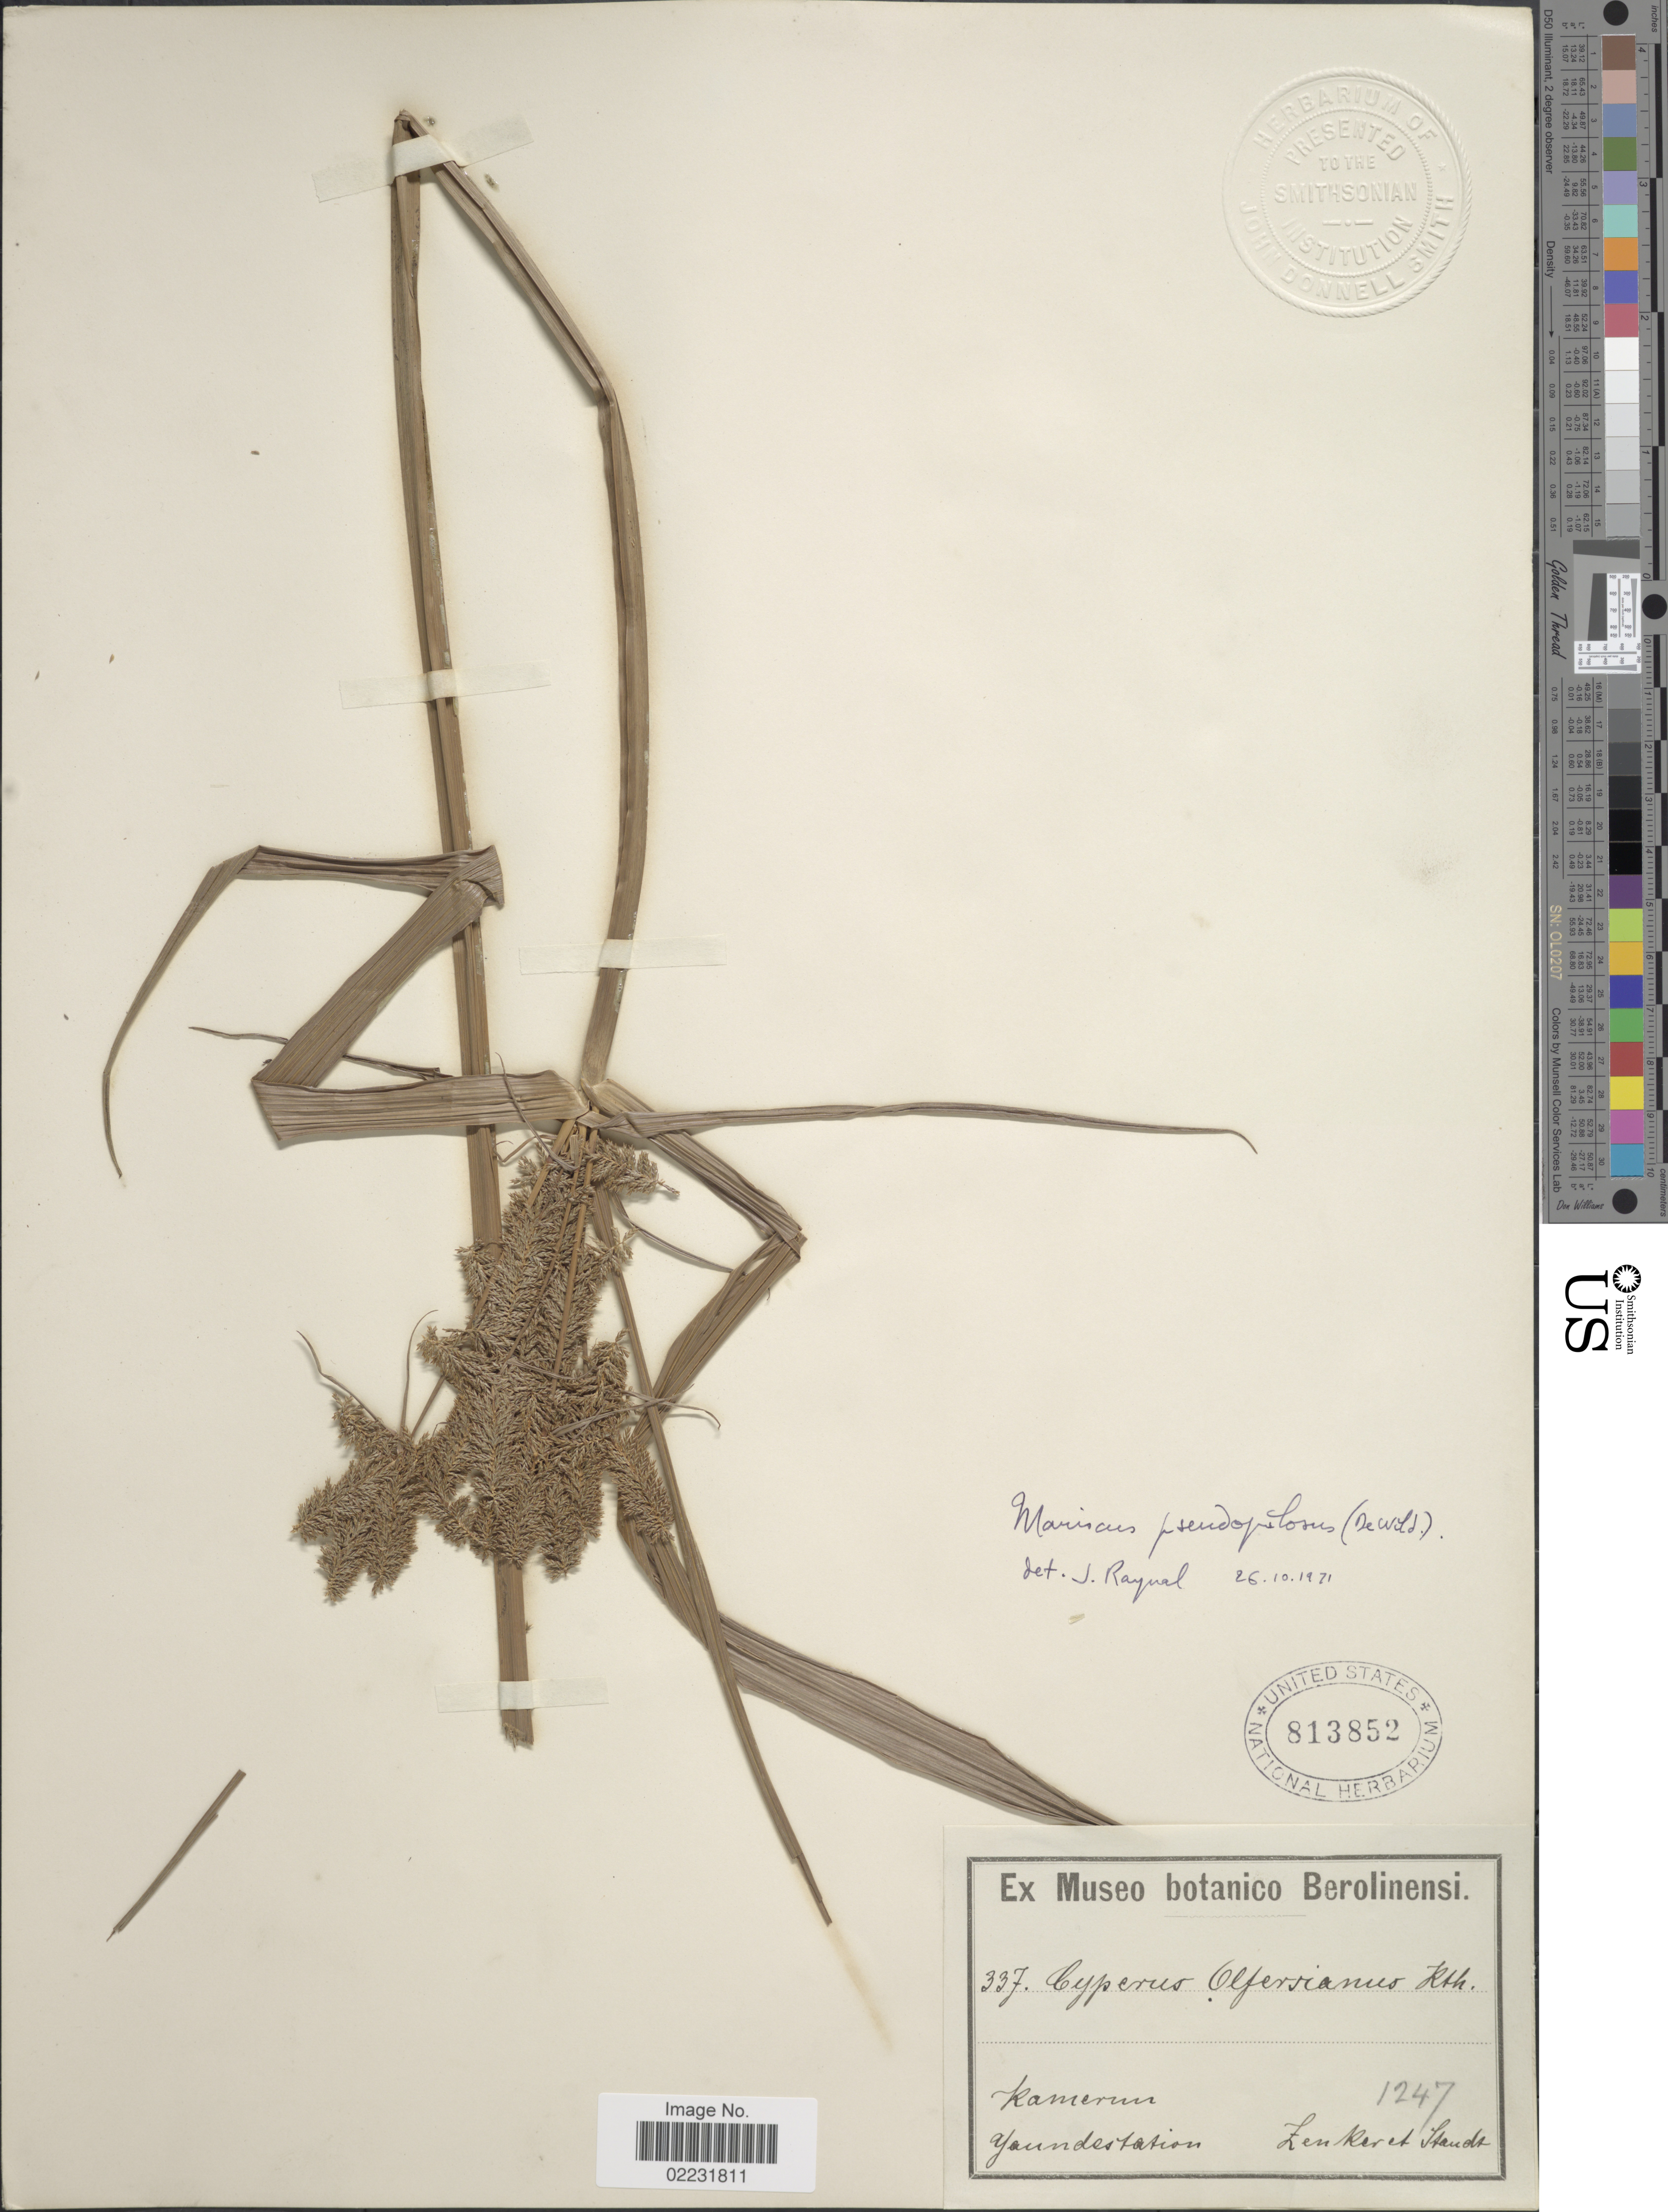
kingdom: Plantae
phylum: Tracheophyta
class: Liliopsida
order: Poales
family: Cyperaceae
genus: Cyperus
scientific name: Cyperus pseudopilosus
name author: (C.B. Clarke) Govaerts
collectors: -. Lenker & -. Staudt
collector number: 337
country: Cameroon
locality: Kamerun, Yaundestation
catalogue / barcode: US 813852